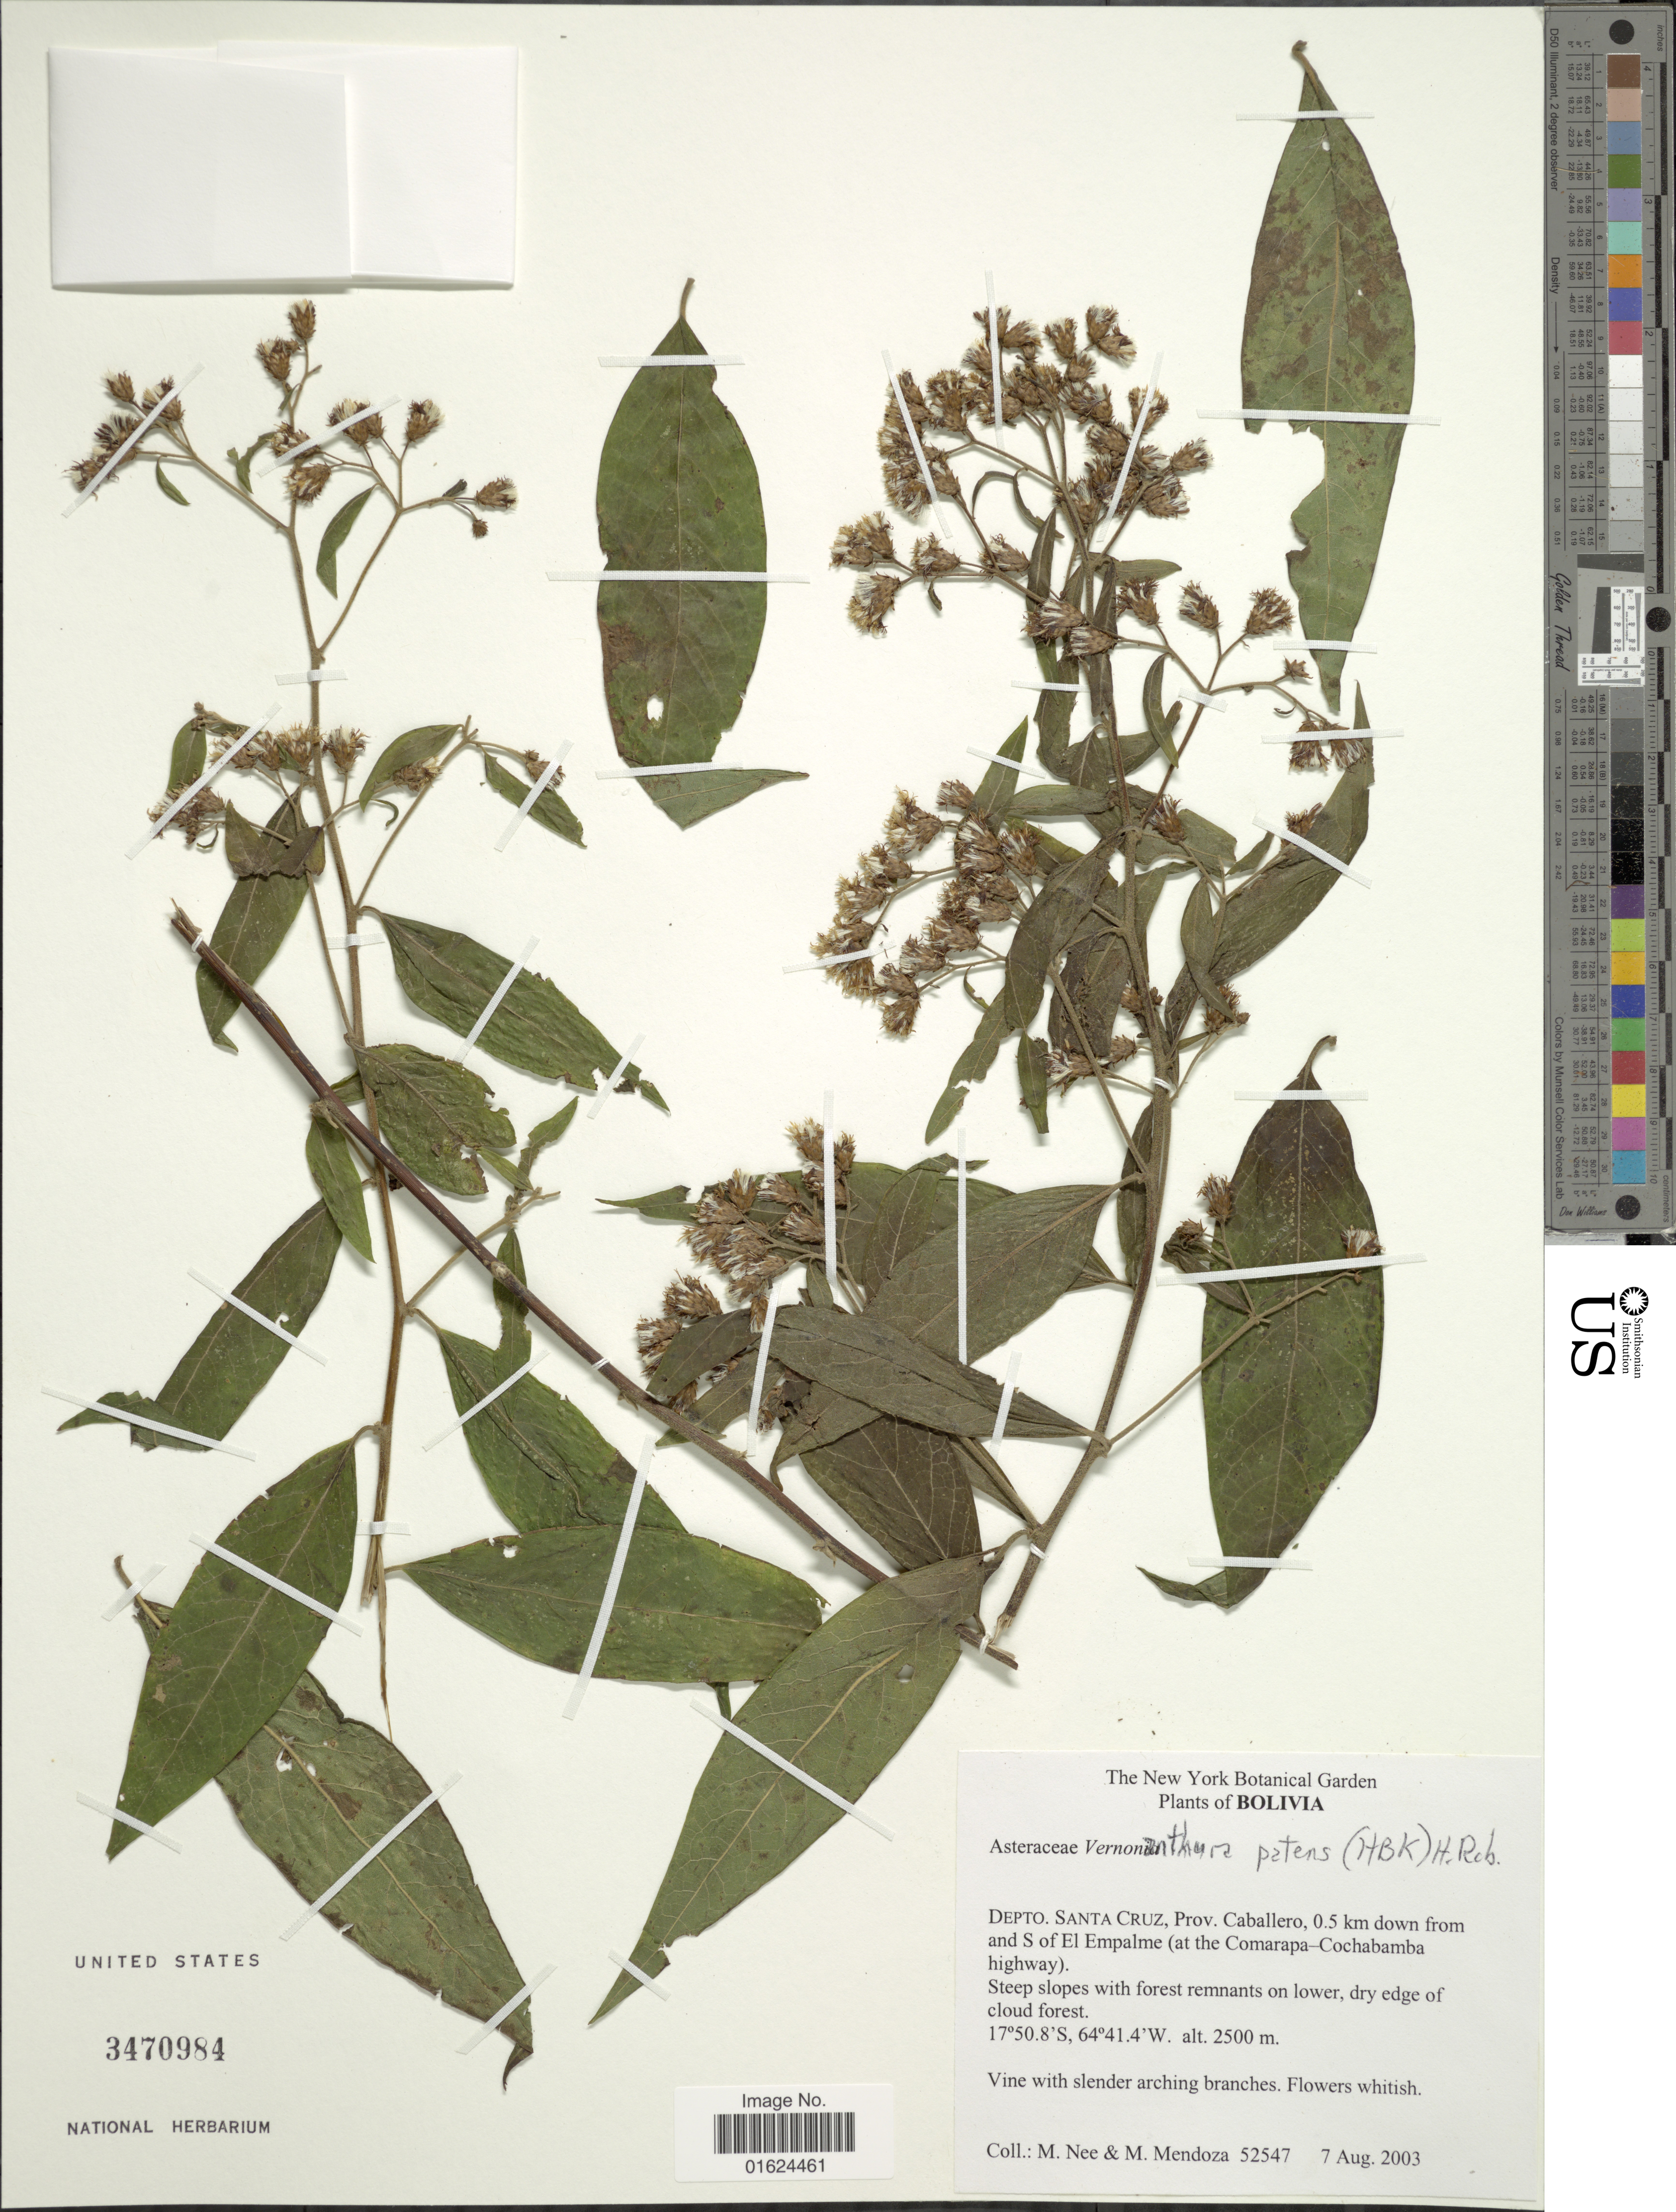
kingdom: Plantae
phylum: Tracheophyta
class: Magnoliopsida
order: Asterales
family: Asteraceae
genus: Vernonanthura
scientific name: Vernonanthura patens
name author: (Kunth) H. Rob.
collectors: M. Nee & M. Mendoza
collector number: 52547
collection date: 2003-08-07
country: Bolivia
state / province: Santa Cruz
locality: Depto Santa Cruz, Prov. Caballero, 0.5 km down from and S of El Empalme (at the Comarapa-Cochabamba highway)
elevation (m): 2500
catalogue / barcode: US 3470984